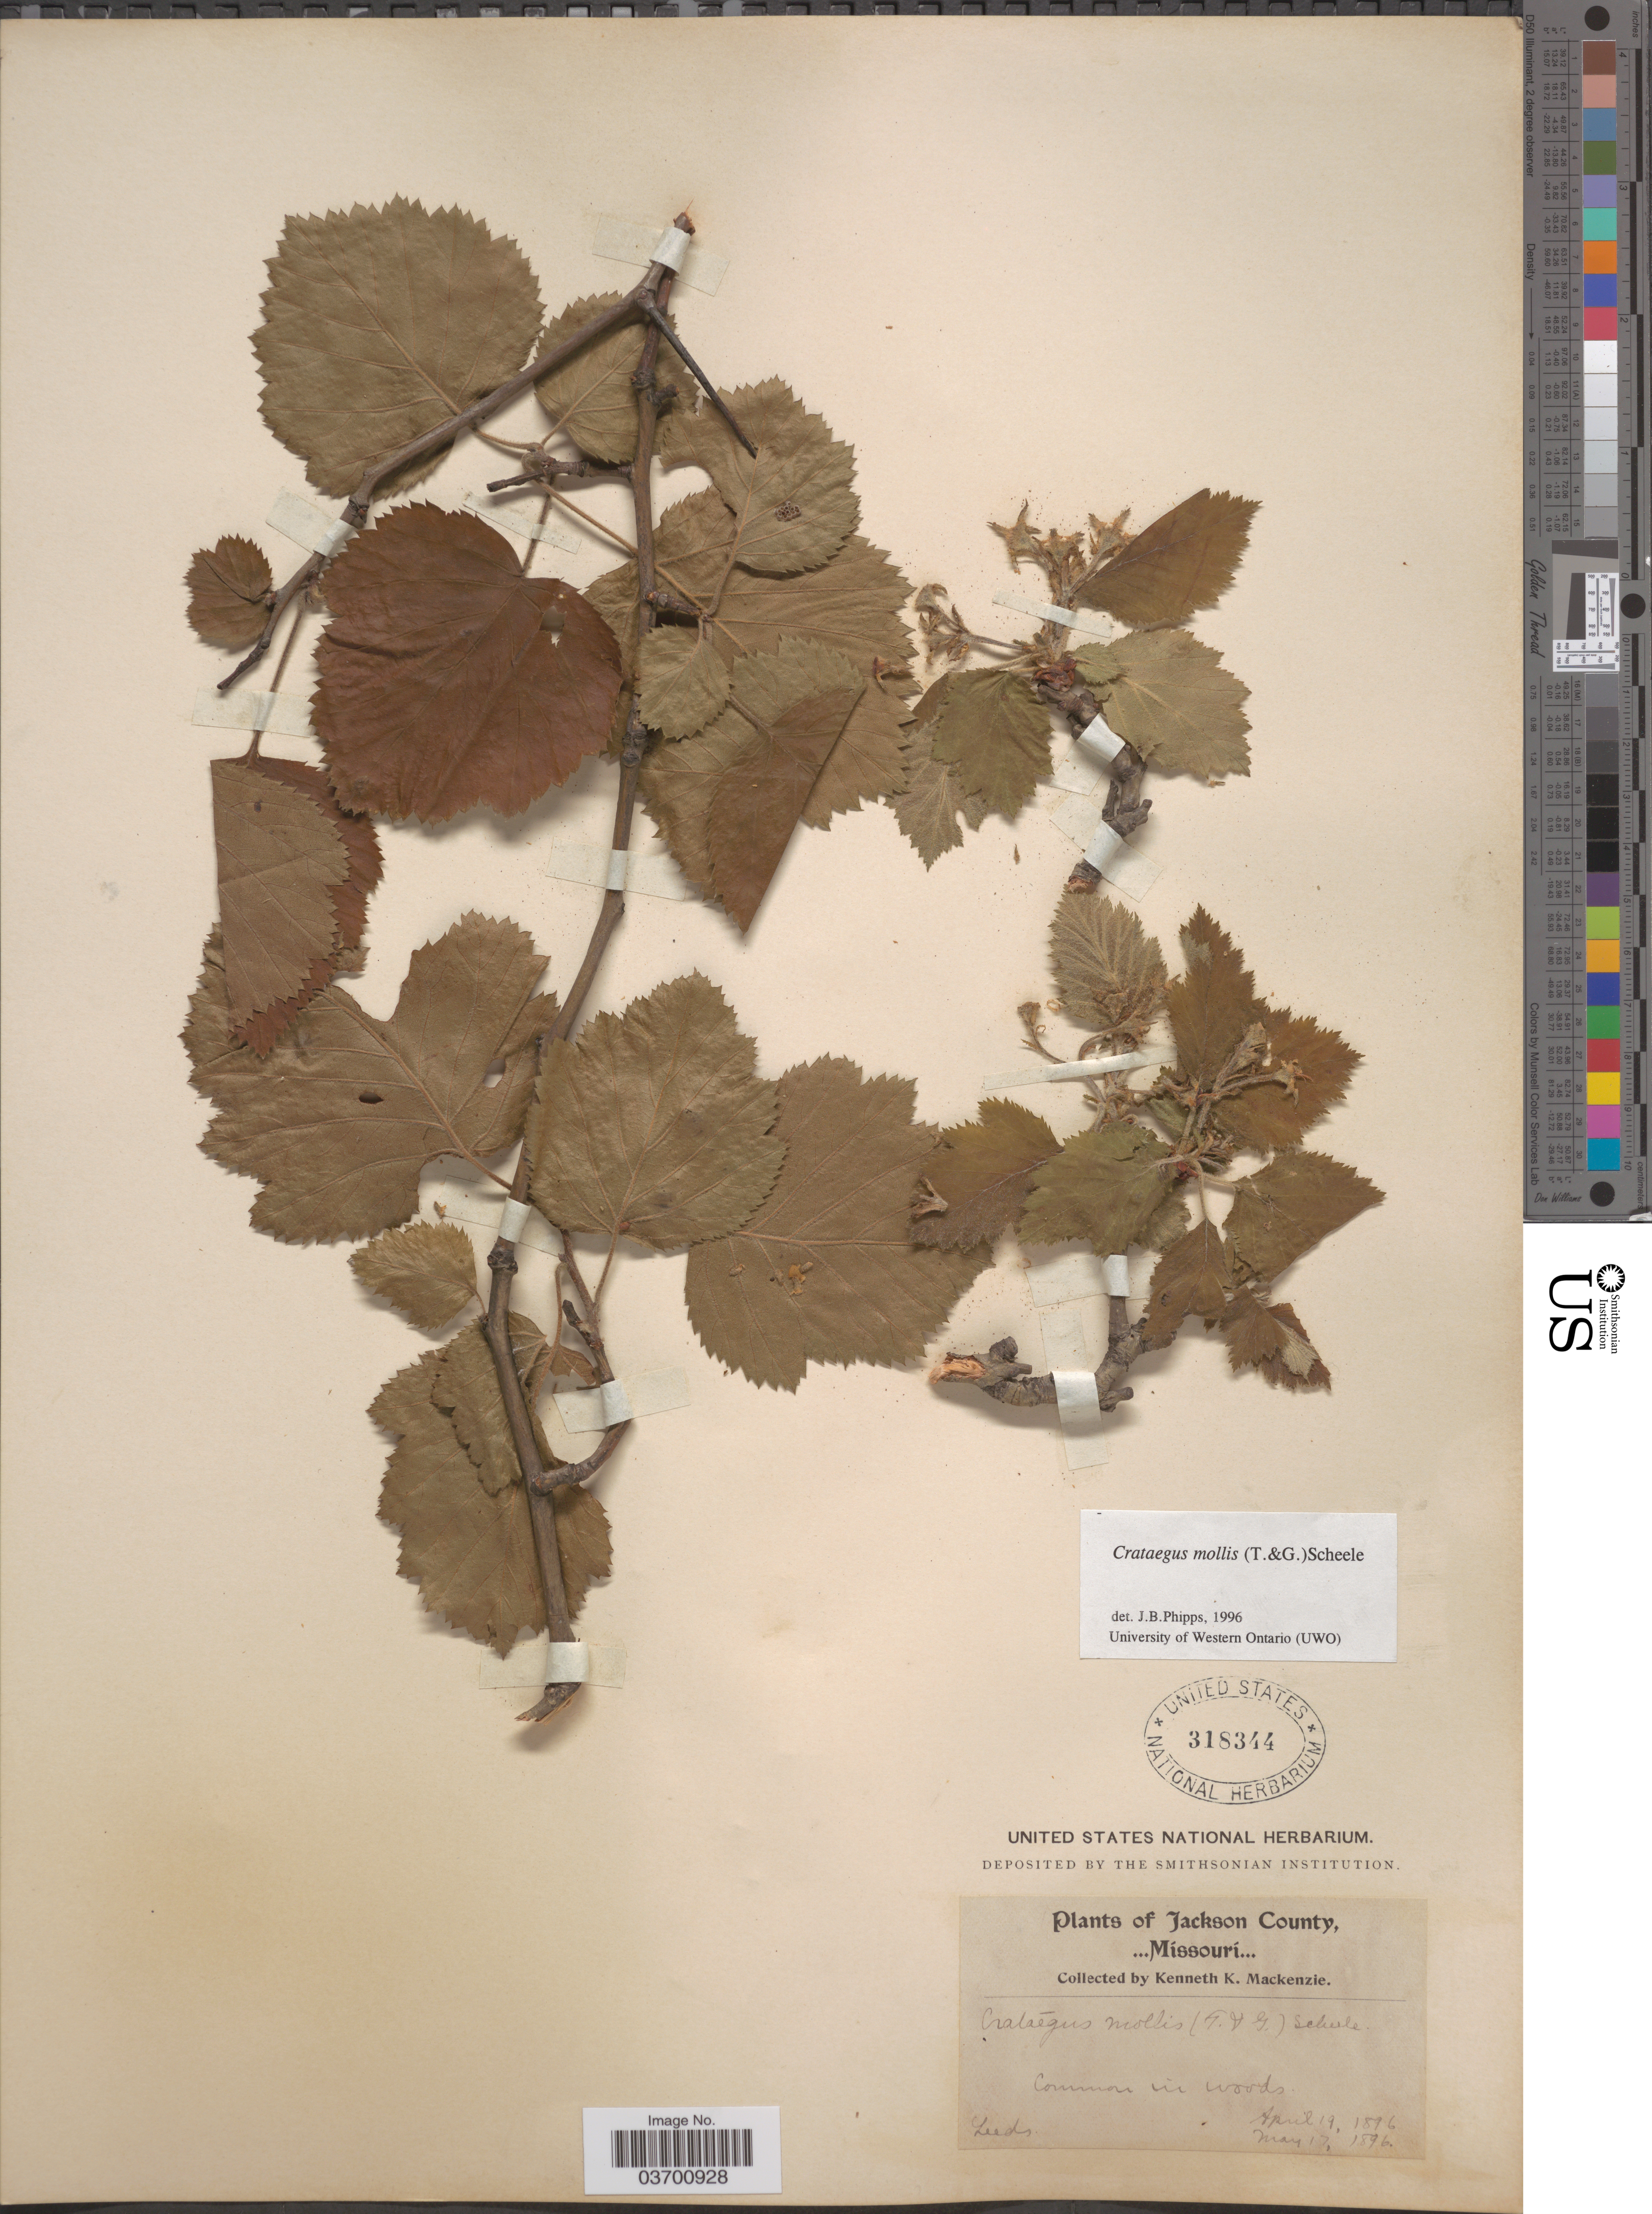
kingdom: Plantae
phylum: Tracheophyta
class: Magnoliopsida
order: Rosales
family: Rosaceae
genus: Crataegus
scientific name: Crataegus mollis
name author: (Torr. & A. Gray) Scheele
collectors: K. K. Mackenzie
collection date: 1896-04-19/1896-05-17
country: United States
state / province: Missouri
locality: Jackson County. Leeds.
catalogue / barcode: US 318344